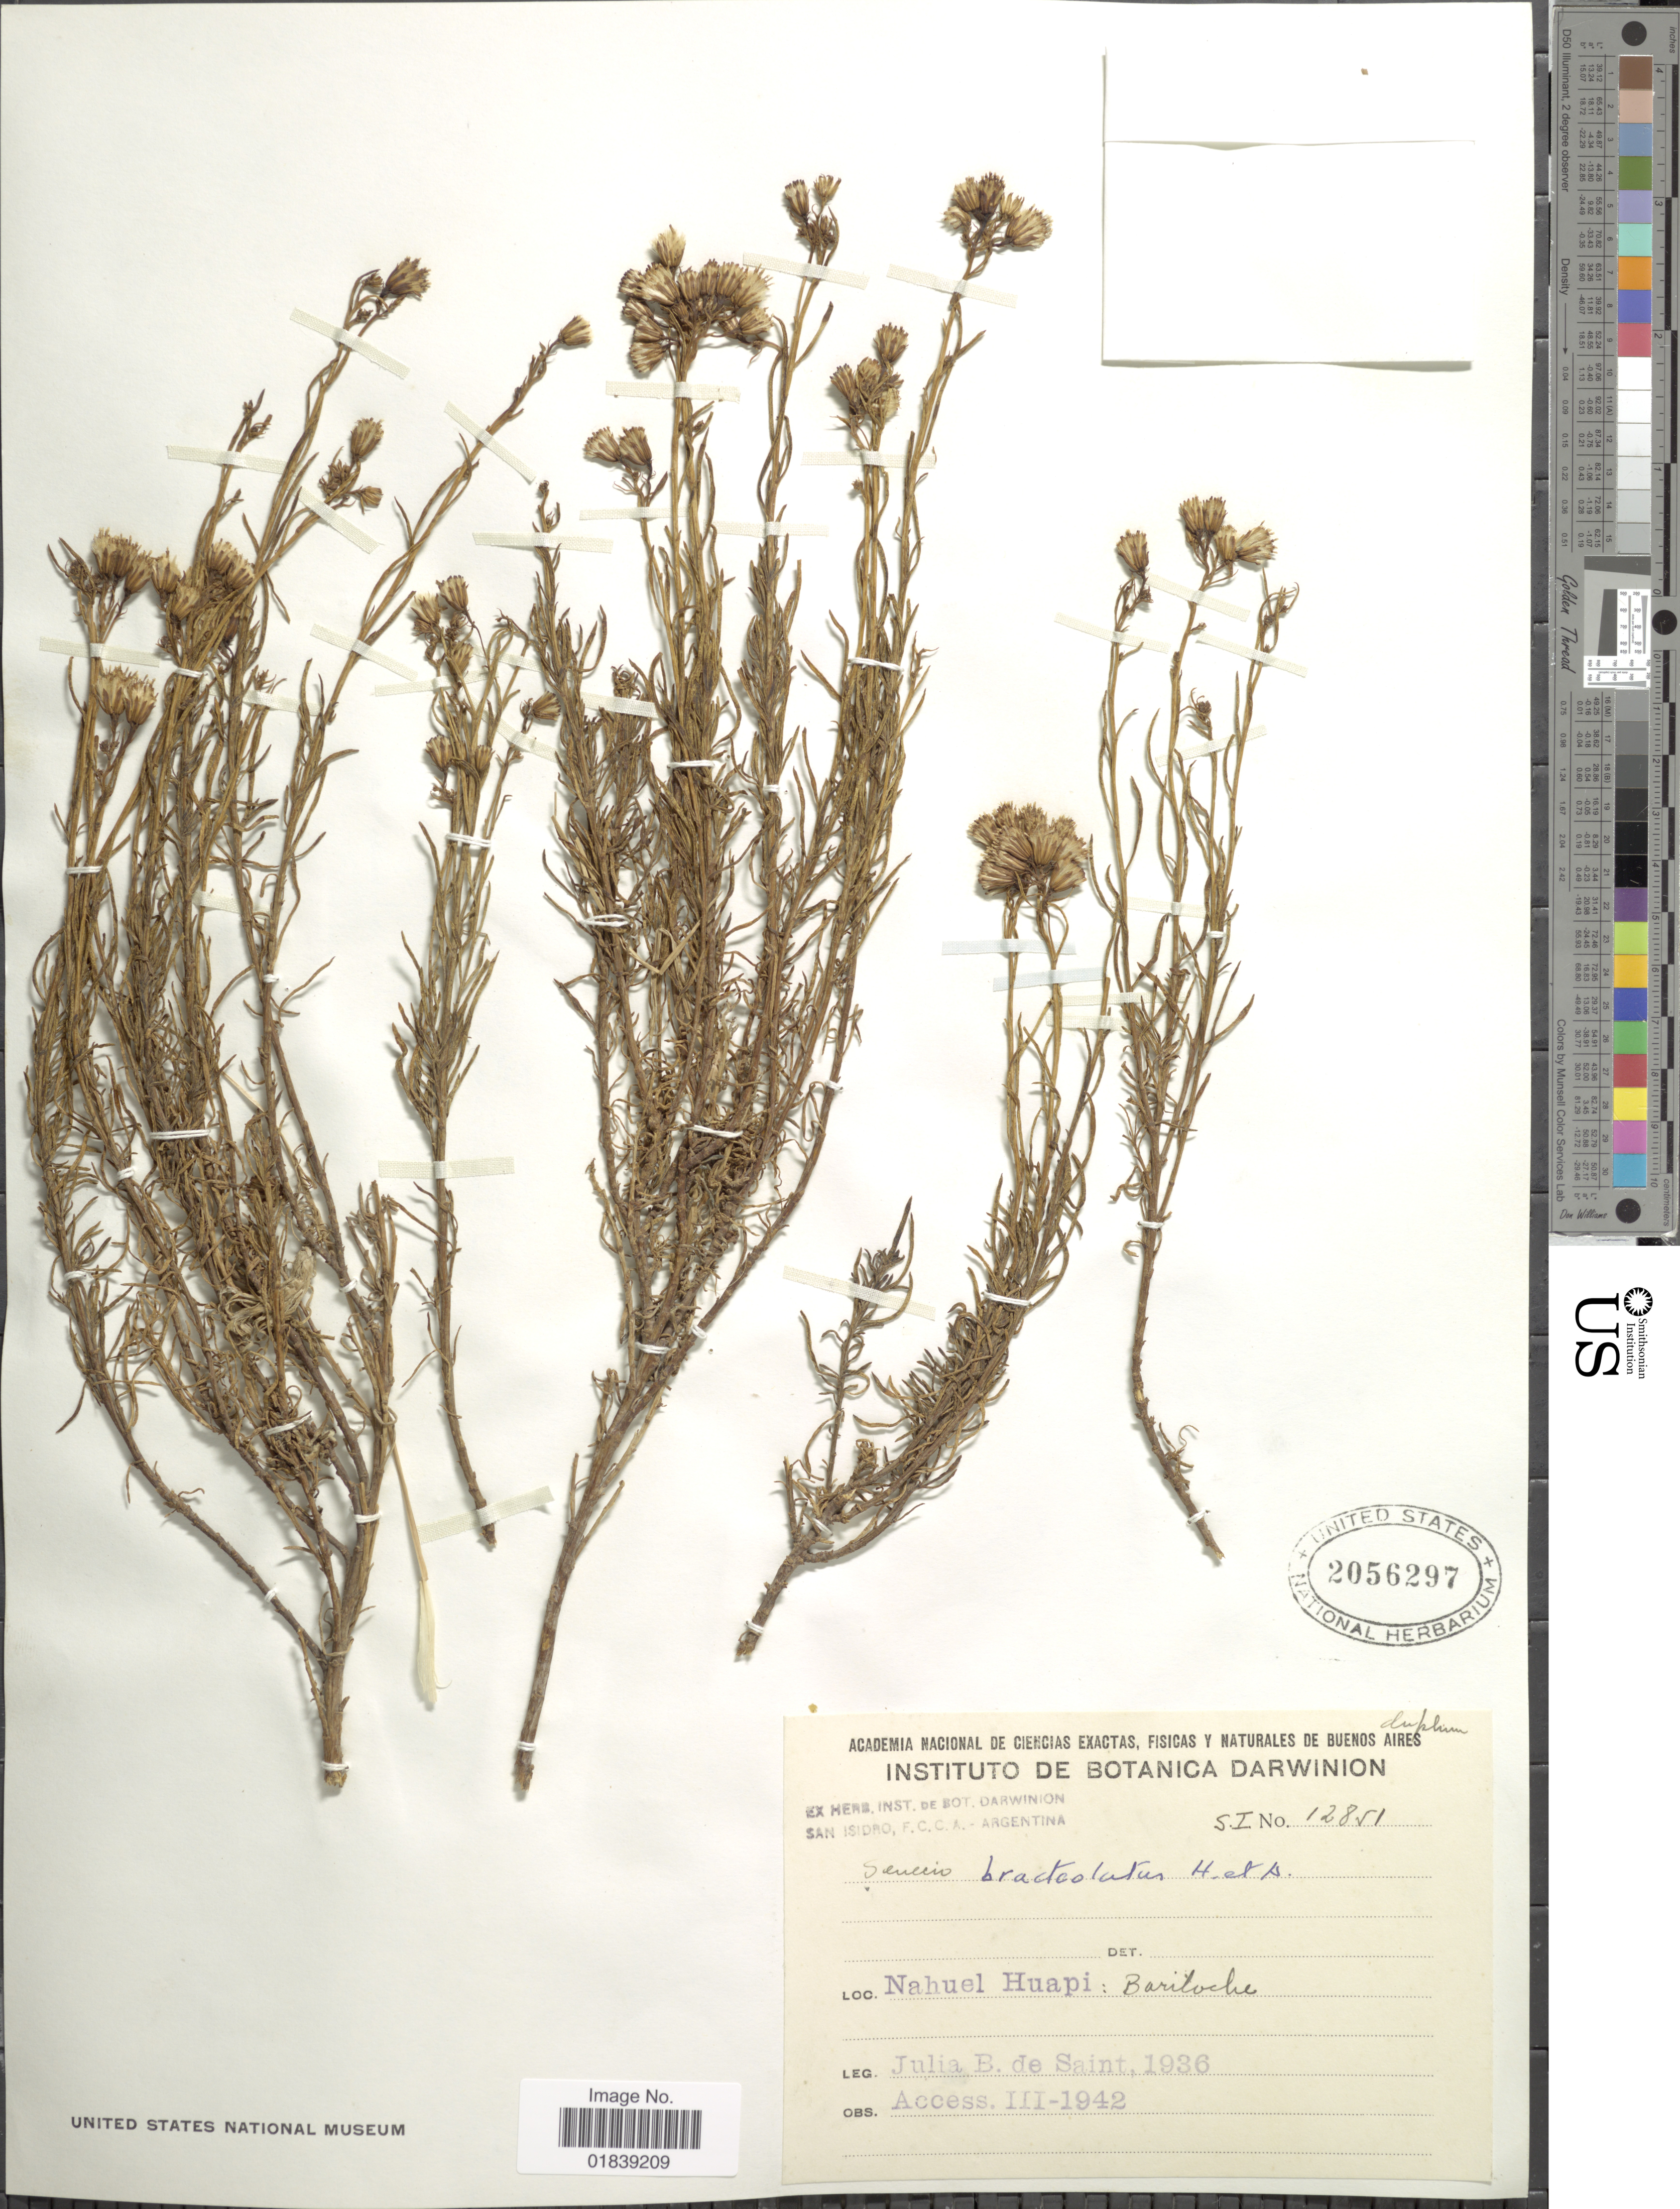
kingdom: Plantae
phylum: Tracheophyta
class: Magnoliopsida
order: Asterales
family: Asteraceae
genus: Senecio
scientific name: Senecio bracteolatus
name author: Hook. & Arn.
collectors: J. De Saint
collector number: SI 12851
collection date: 1936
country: Argentina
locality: Nahuel Huapi, Bariloche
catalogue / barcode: US 2056297